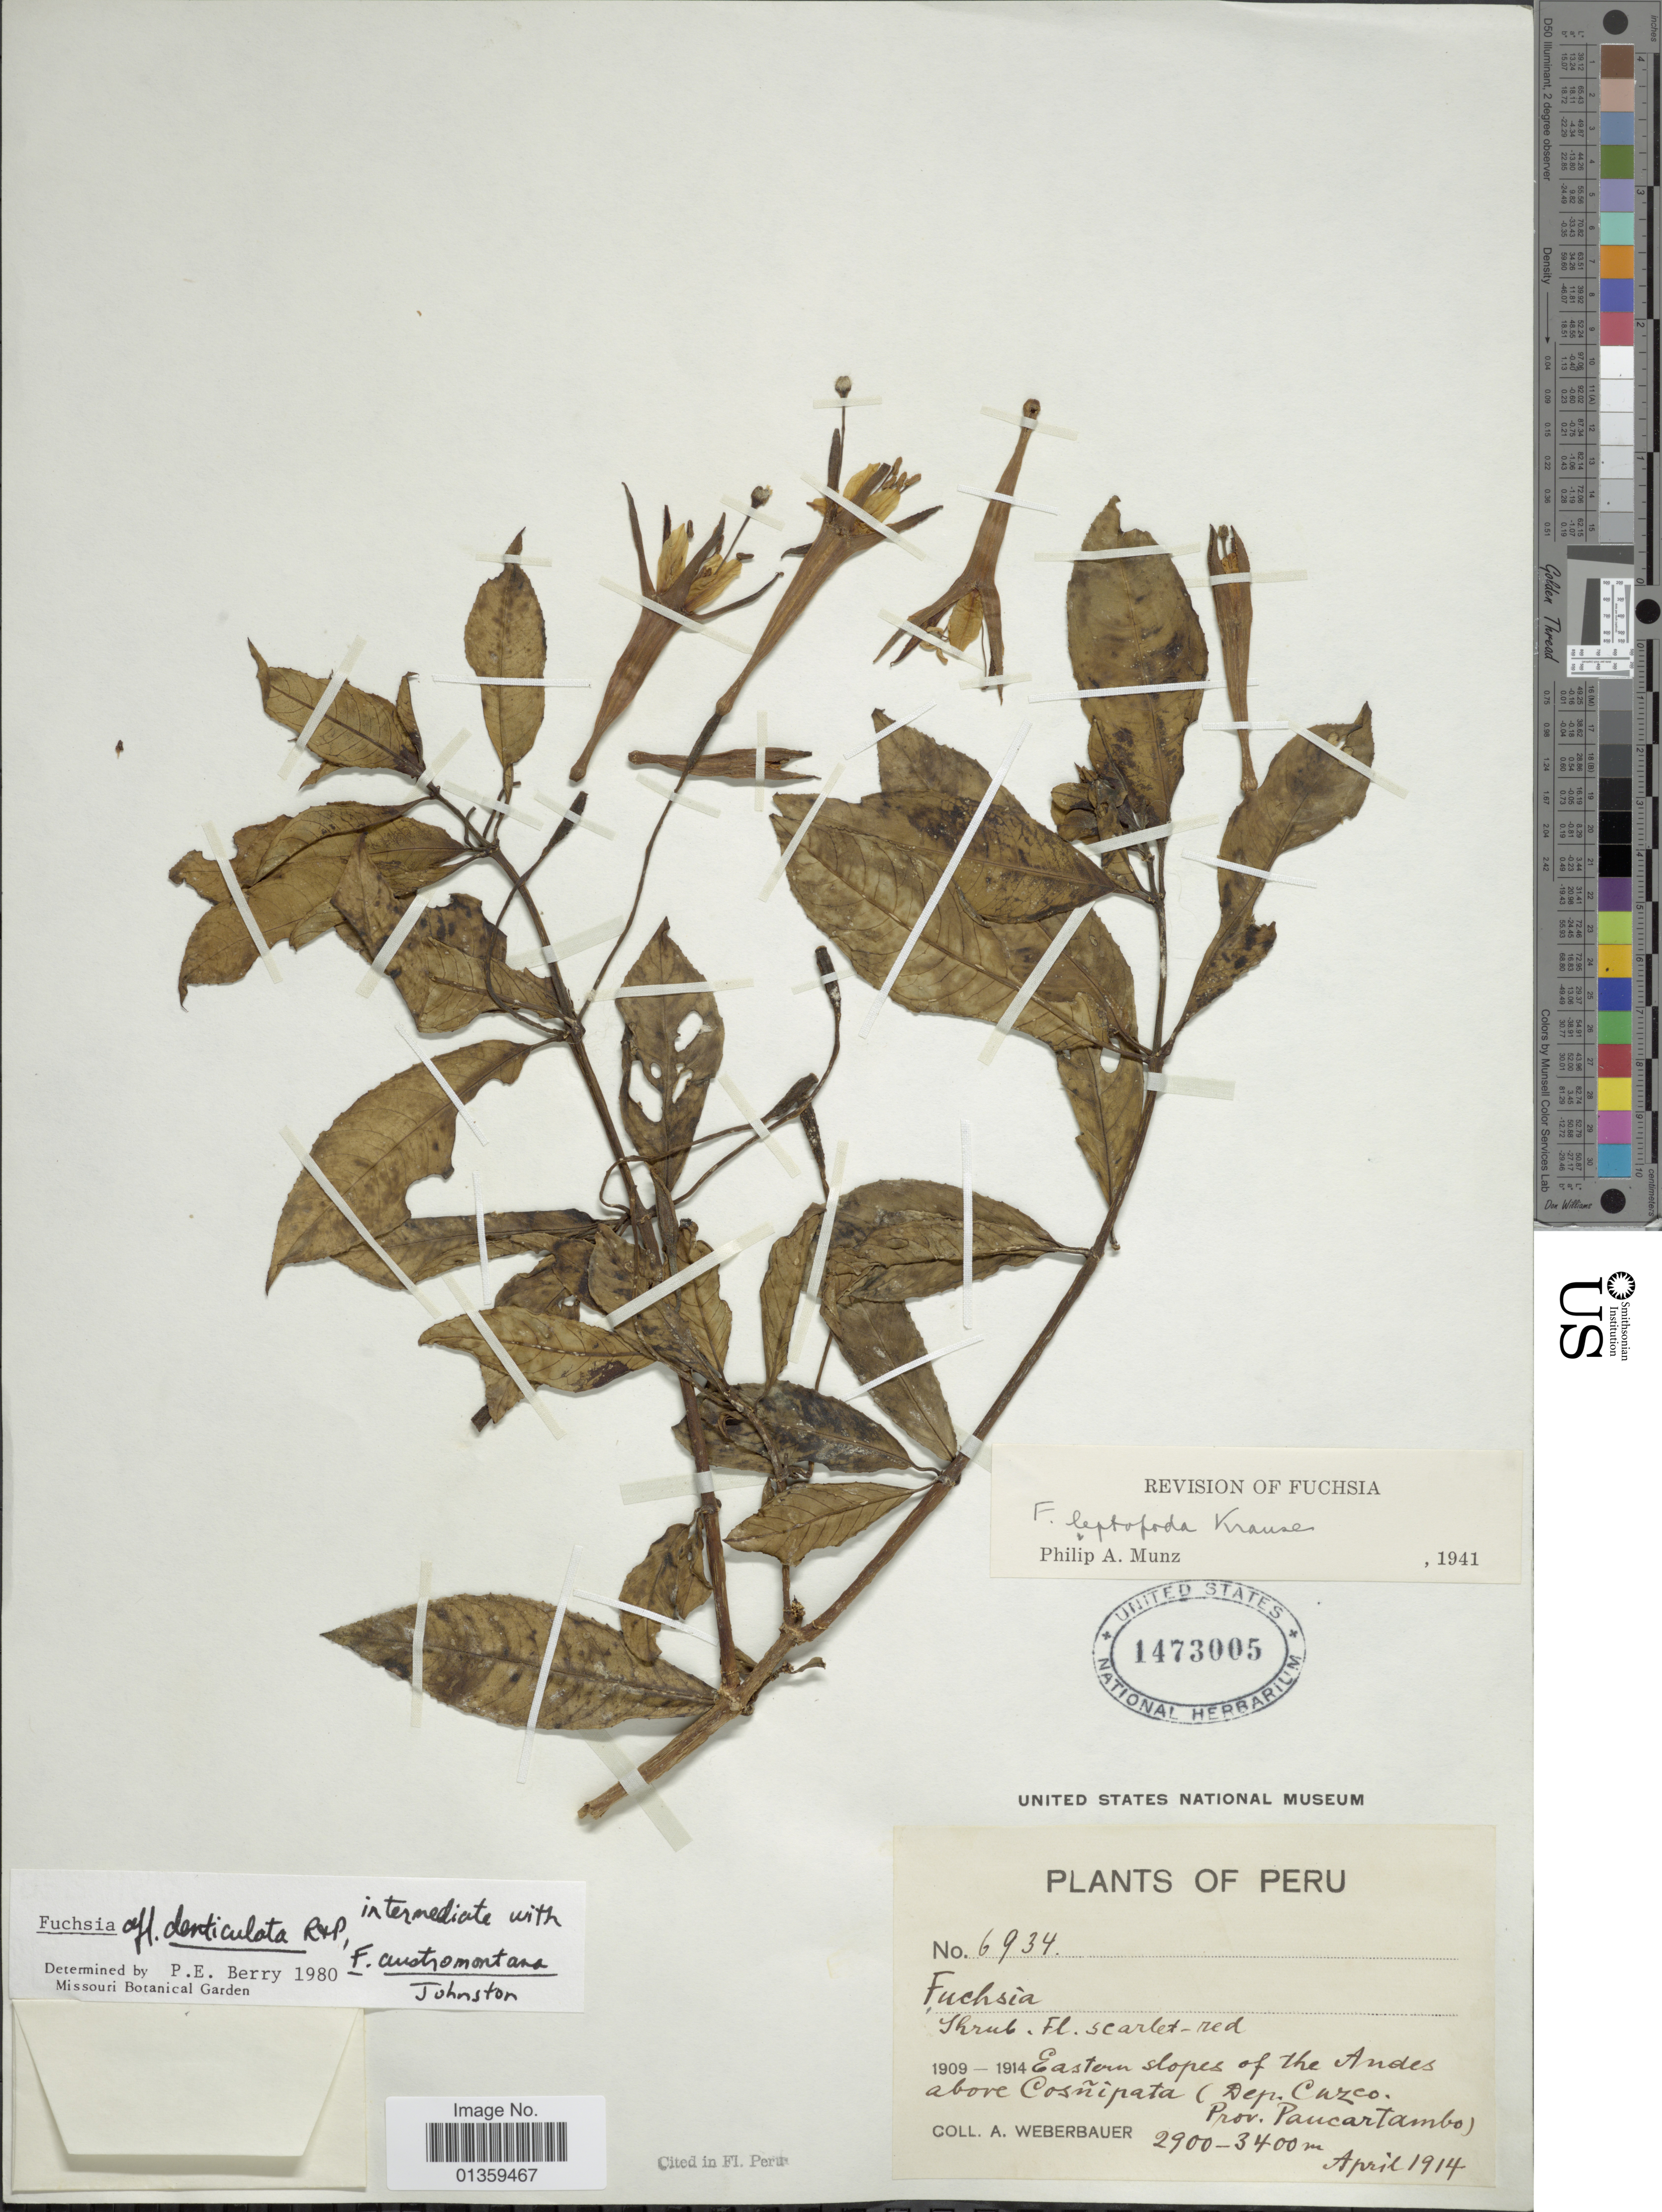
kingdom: Plantae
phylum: Tracheophyta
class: Magnoliopsida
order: Myrtales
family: Onagraceae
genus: Fuchsia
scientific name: Fuchsia denticulata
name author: Ruiz & Pav.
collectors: A. Weberbauer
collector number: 6934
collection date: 1914-04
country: Peru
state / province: Cusco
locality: Eastern slopes of the Andes above Cosñipata, Prov. Paucartambo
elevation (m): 2900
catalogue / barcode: US 1473005